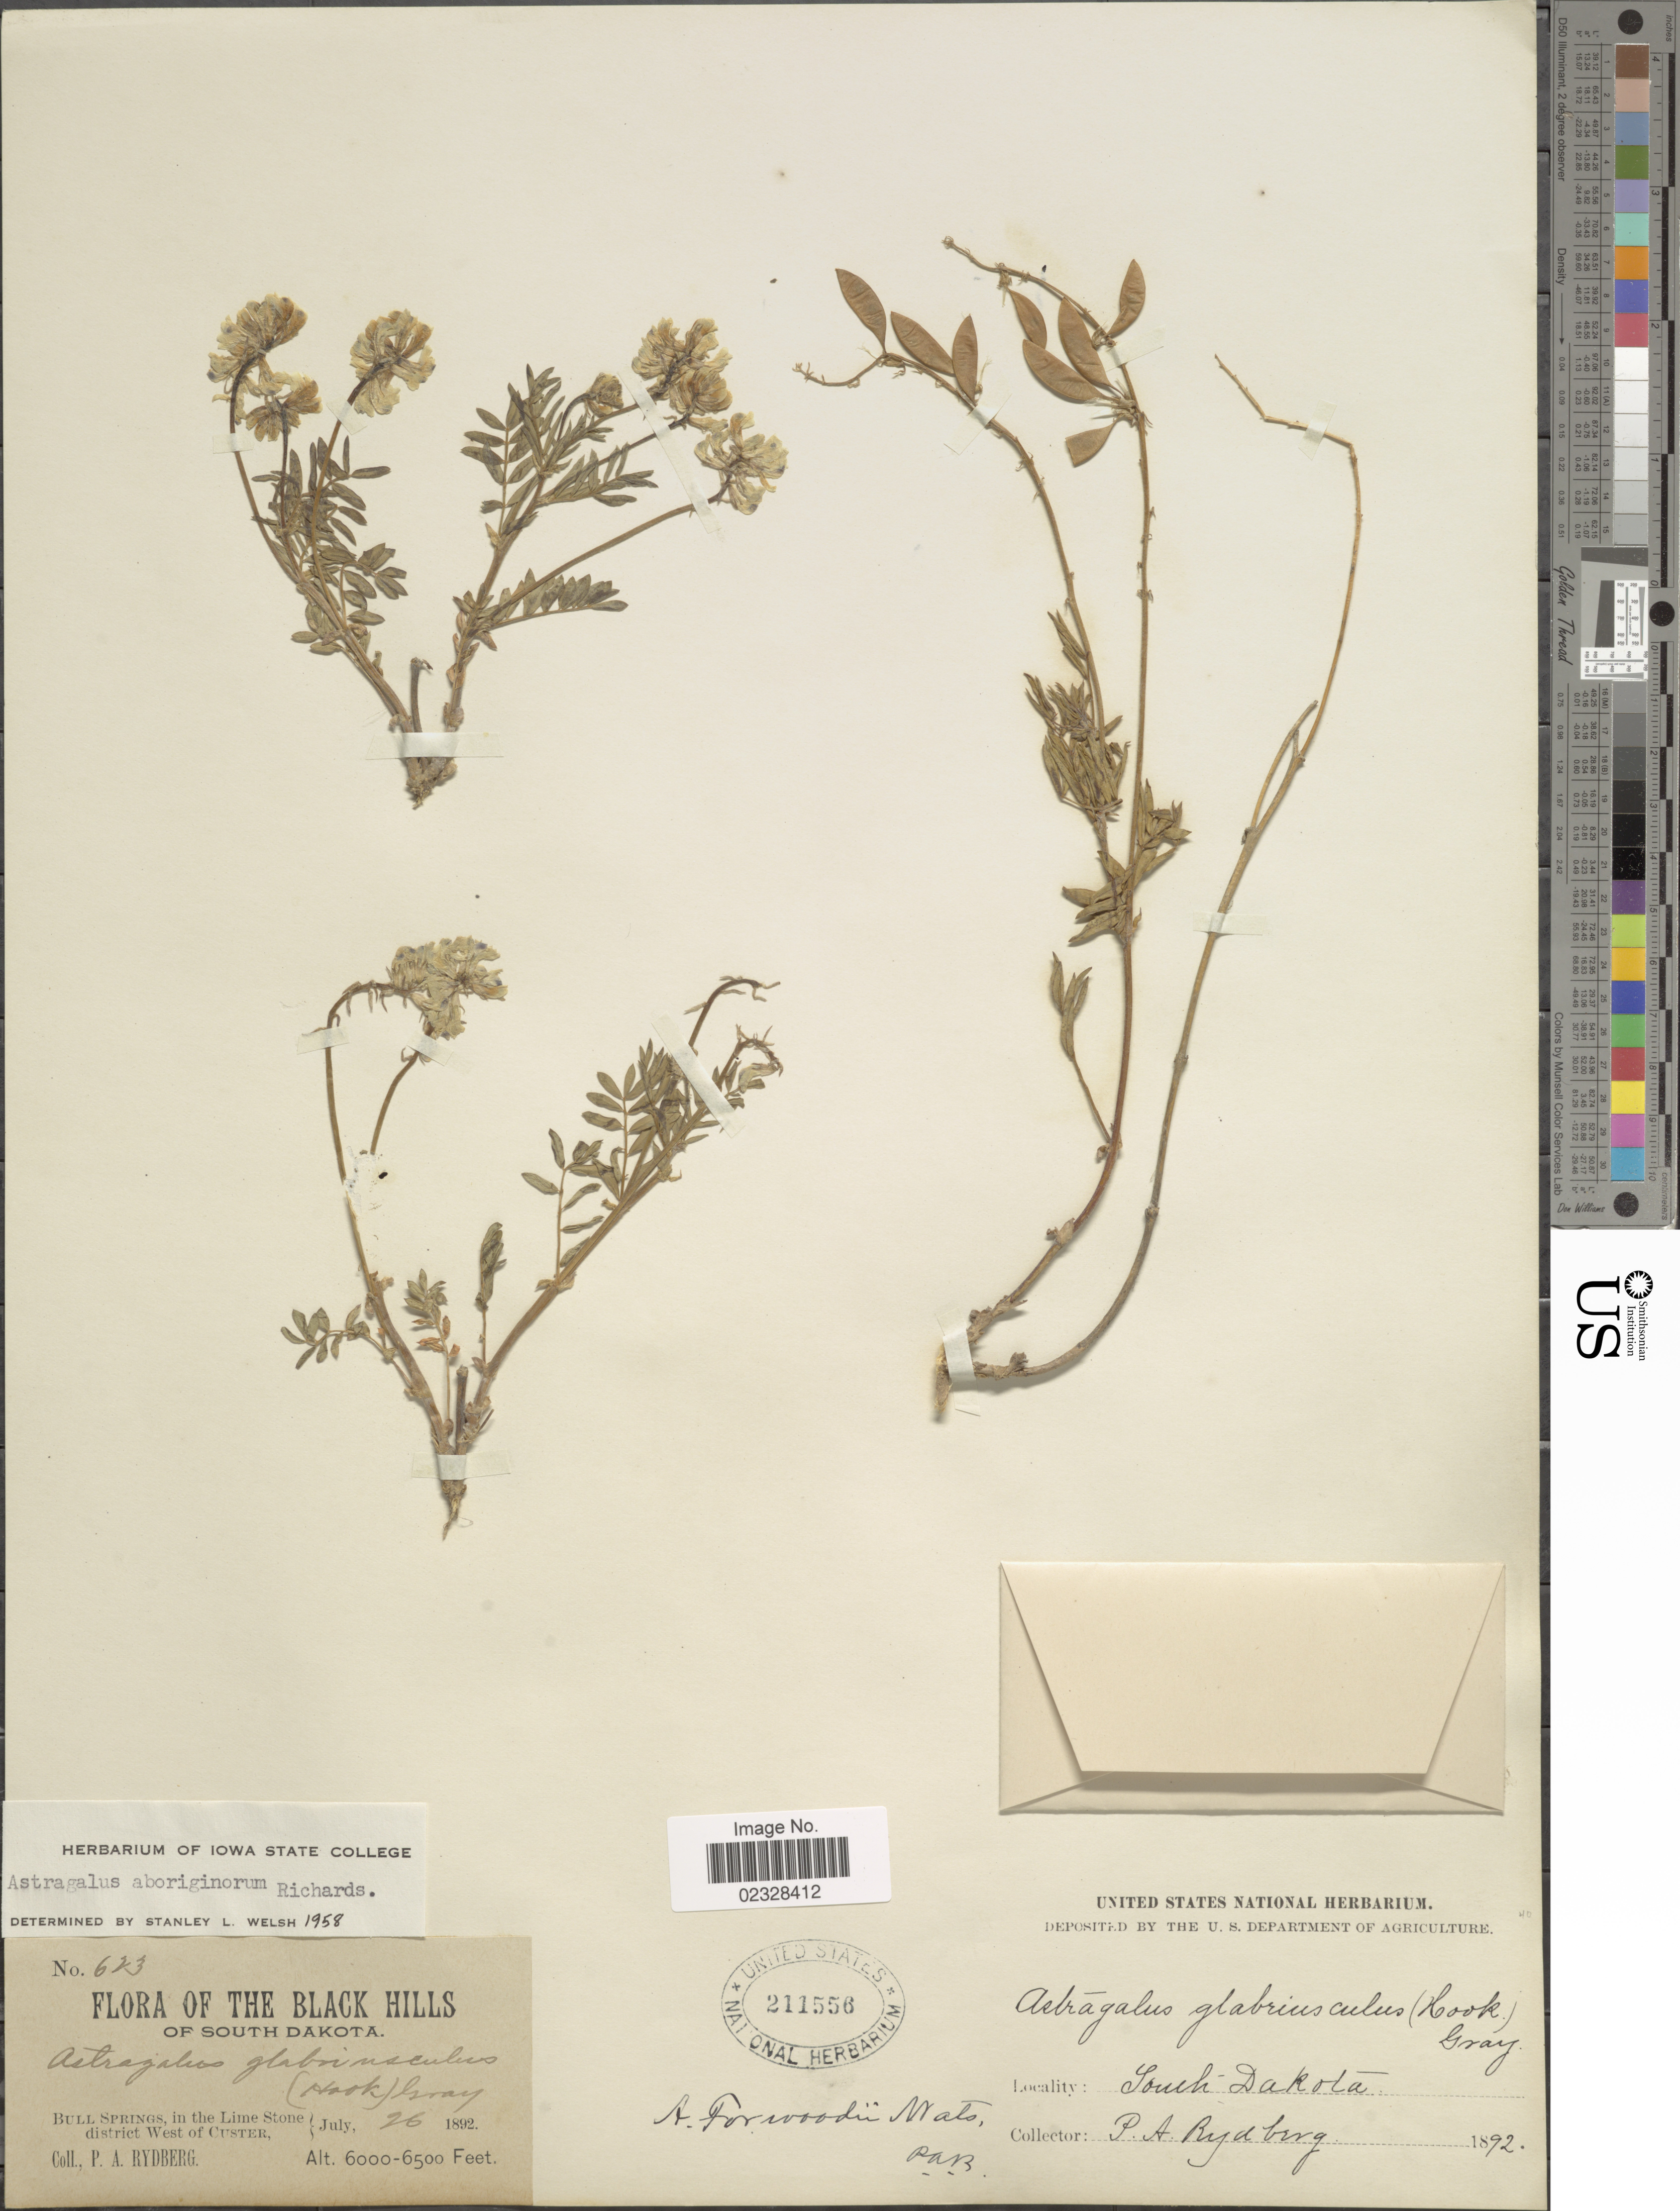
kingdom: Plantae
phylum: Tracheophyta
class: Magnoliopsida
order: Fabales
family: Fabaceae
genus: Astragalus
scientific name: Astragalus aboriginum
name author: Richardson ex Spreng.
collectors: P. A. Rydberg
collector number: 623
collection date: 1892-07-26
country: United States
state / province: South Dakota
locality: The Black Hills, Bull Springs, in the Lime Stone district West of Custer.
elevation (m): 1829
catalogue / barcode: US 211556